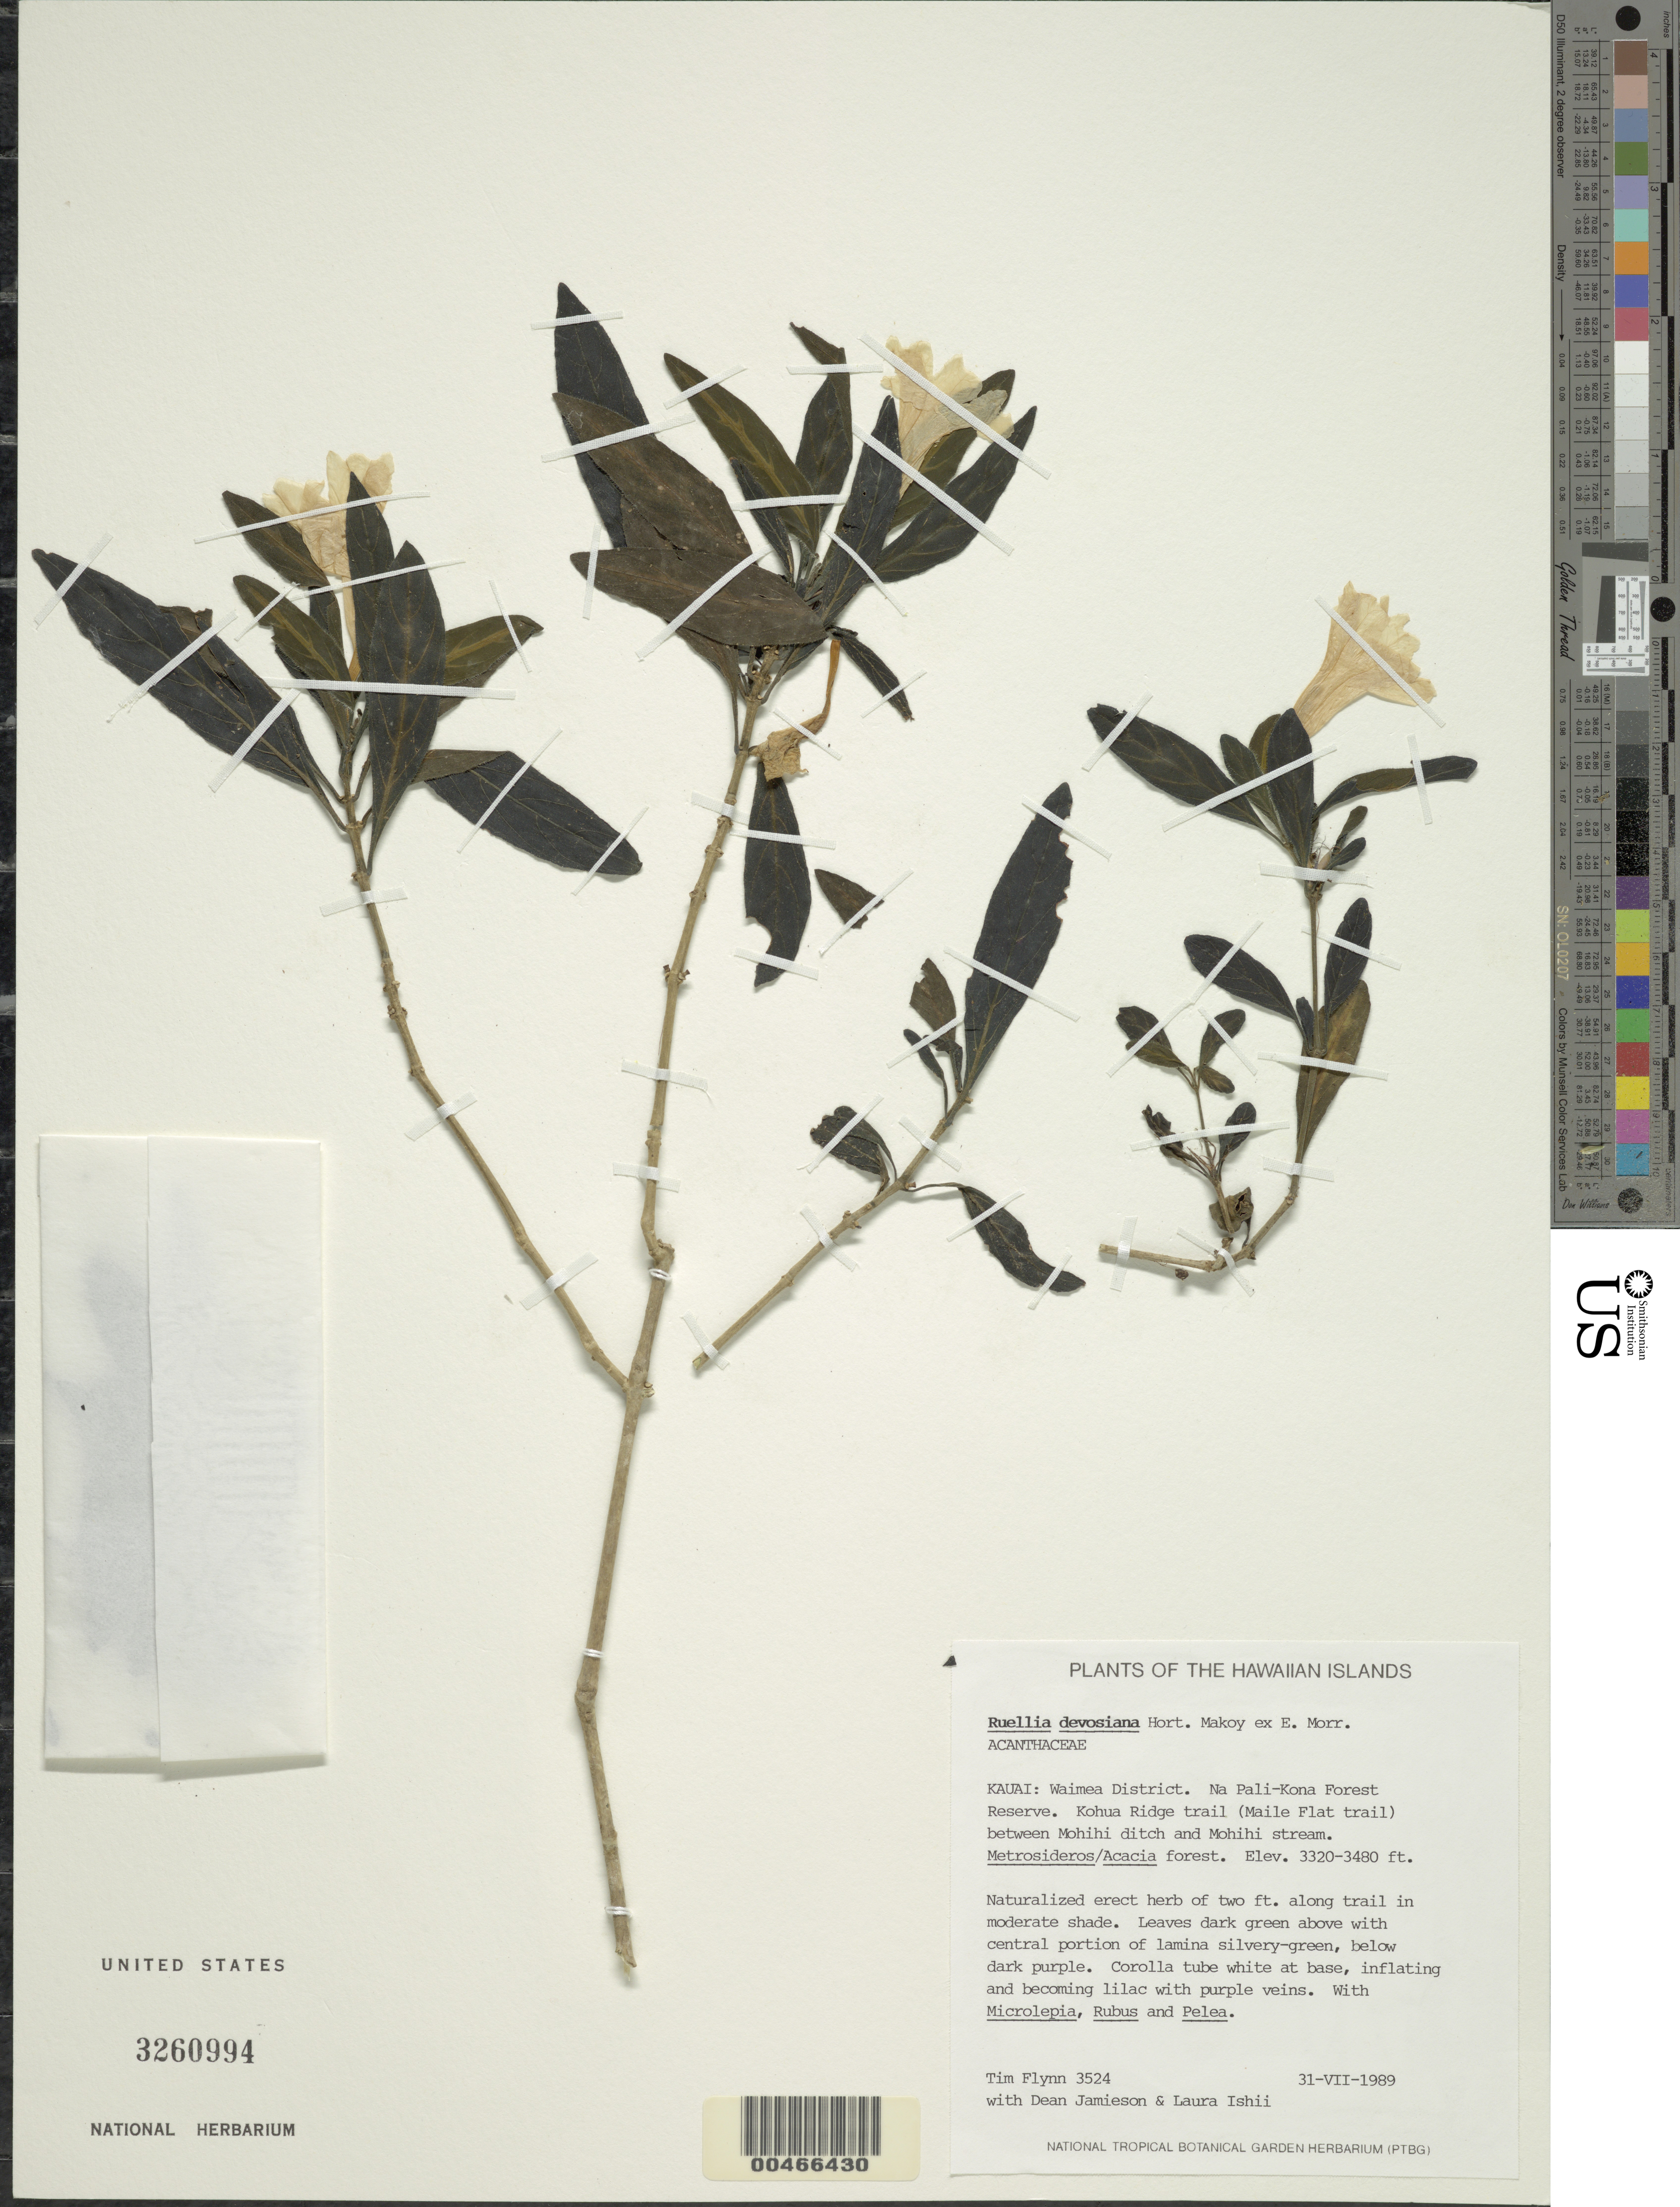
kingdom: Plantae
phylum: Tracheophyta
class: Magnoliopsida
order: Lamiales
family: Acanthaceae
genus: Ruellia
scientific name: Ruellia devosiana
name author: Jacob-Makoy ex É. Morren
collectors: T. W. Flynn, D. Jamieson & L. Ishii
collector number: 3524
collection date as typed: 31 Jul 1989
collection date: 1989-07-31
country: United States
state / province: Hawaii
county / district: Kauai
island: Kaua'i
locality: Waimea Dist. Na Pali-Kona Forest Reserve. Kohua Ridge trail (Maile Flat trail) between Mohihi ditch and Mohihi stream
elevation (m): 1012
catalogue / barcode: US 3260994